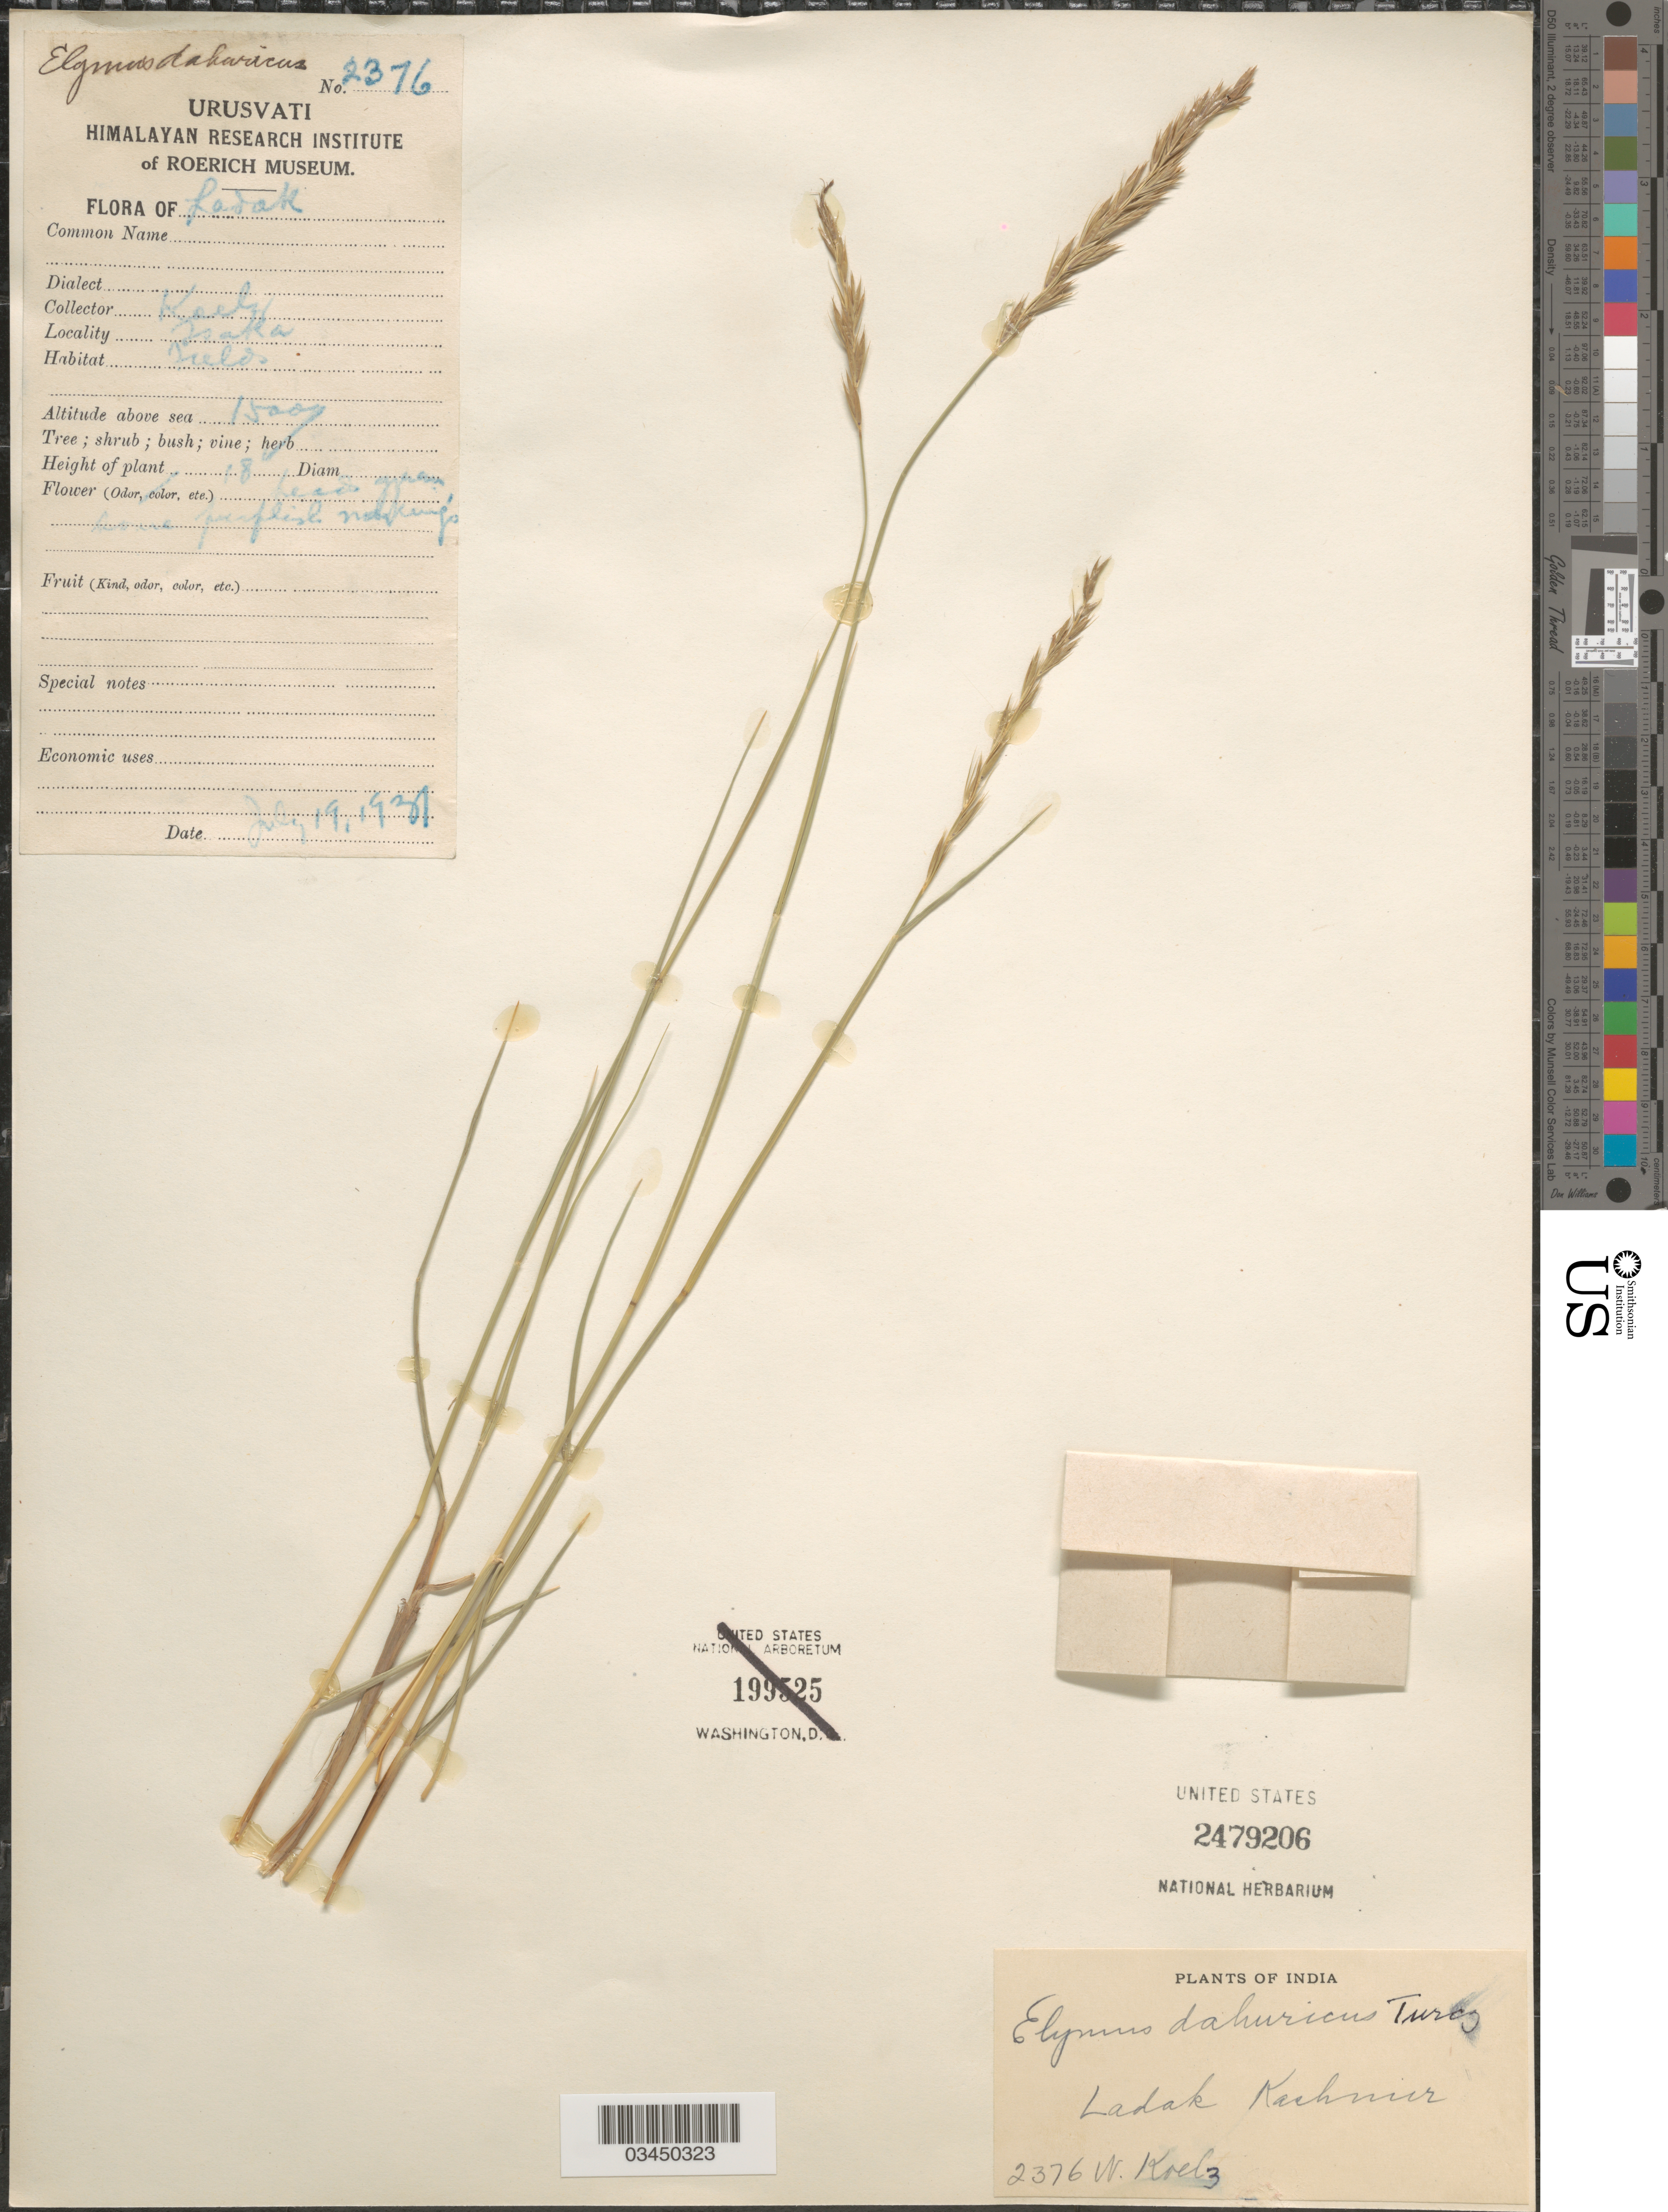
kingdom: Plantae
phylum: Tracheophyta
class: Liliopsida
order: Poales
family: Poaceae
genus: Elymus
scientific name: Elymus dahuricus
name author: Turcz. ex Griseb.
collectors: W. Koelz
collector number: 2376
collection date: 1931-07-19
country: India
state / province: Ladakh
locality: Ladak Kashmir. Isaka.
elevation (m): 457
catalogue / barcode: US 2479206